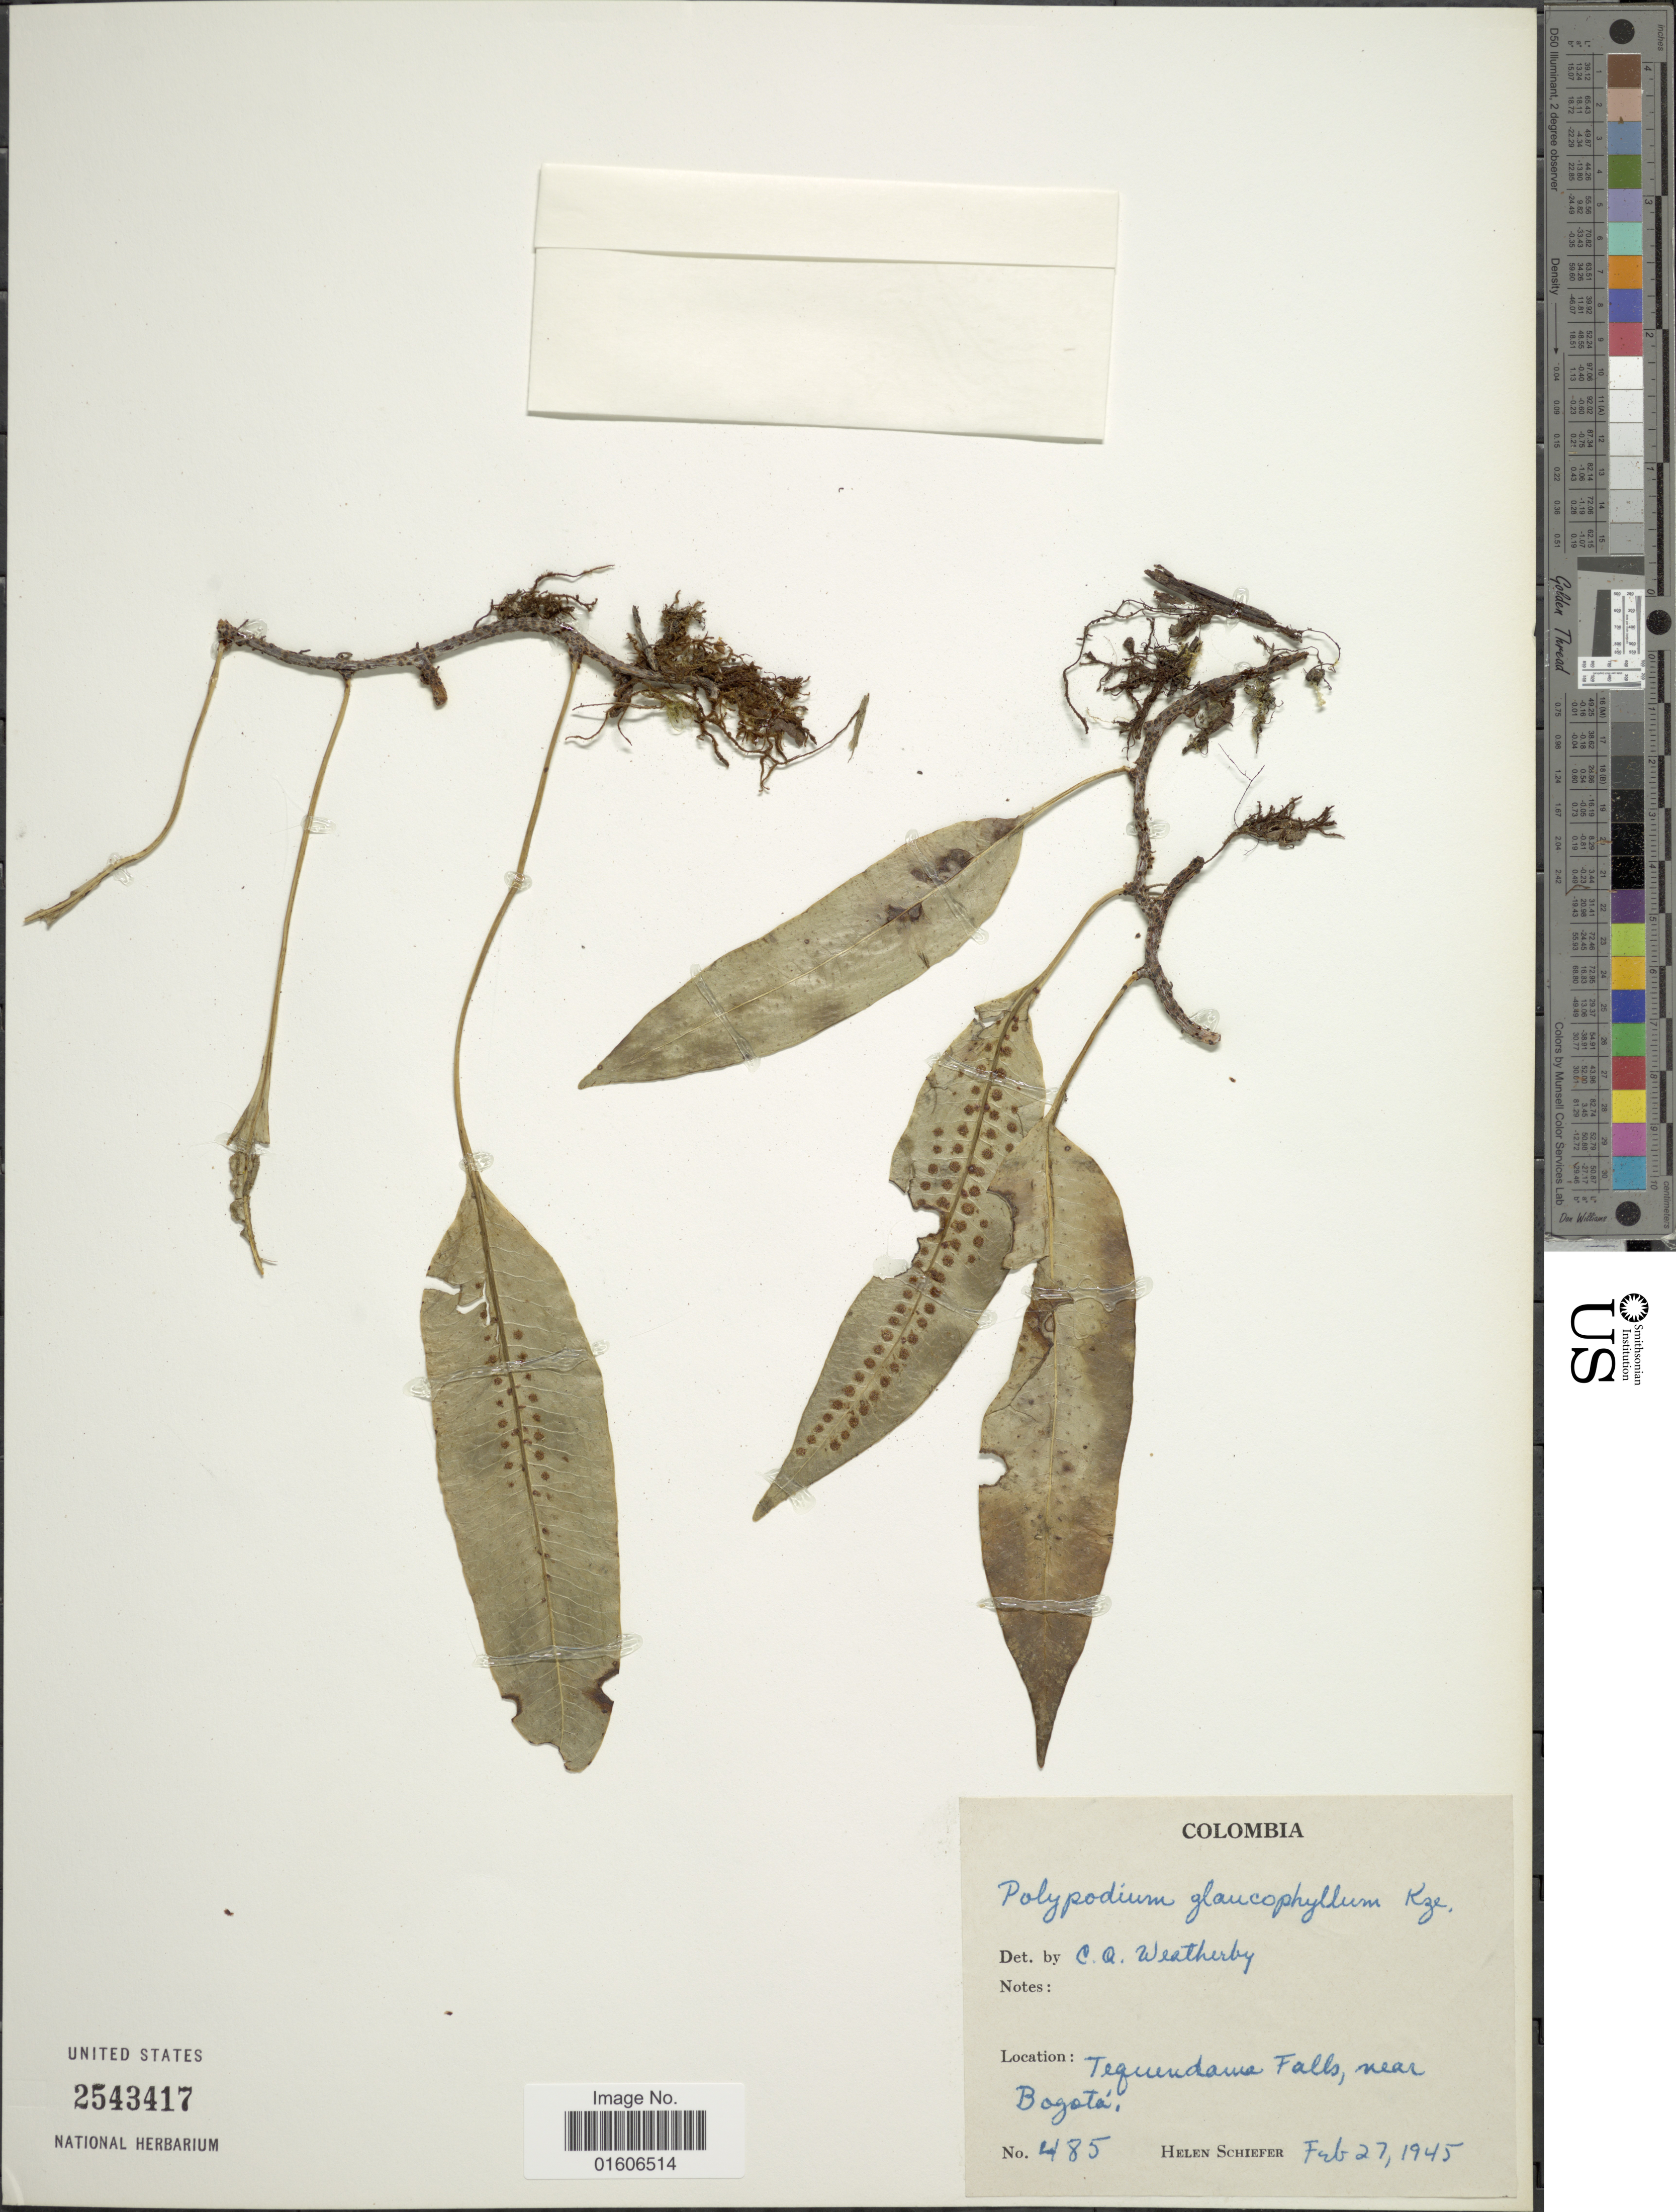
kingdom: Plantae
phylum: Tracheophyta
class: Polypodiopsida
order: Polypodiales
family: Polypodiaceae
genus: Serpocaulon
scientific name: Serpocaulon levigatum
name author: (Cav.) A.R. Sm.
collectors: H. Schiefer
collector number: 485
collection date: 1945-02-27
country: Colombia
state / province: Bogota D.C.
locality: Tequendama Falls, near Bogotá.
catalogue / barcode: US 2543417